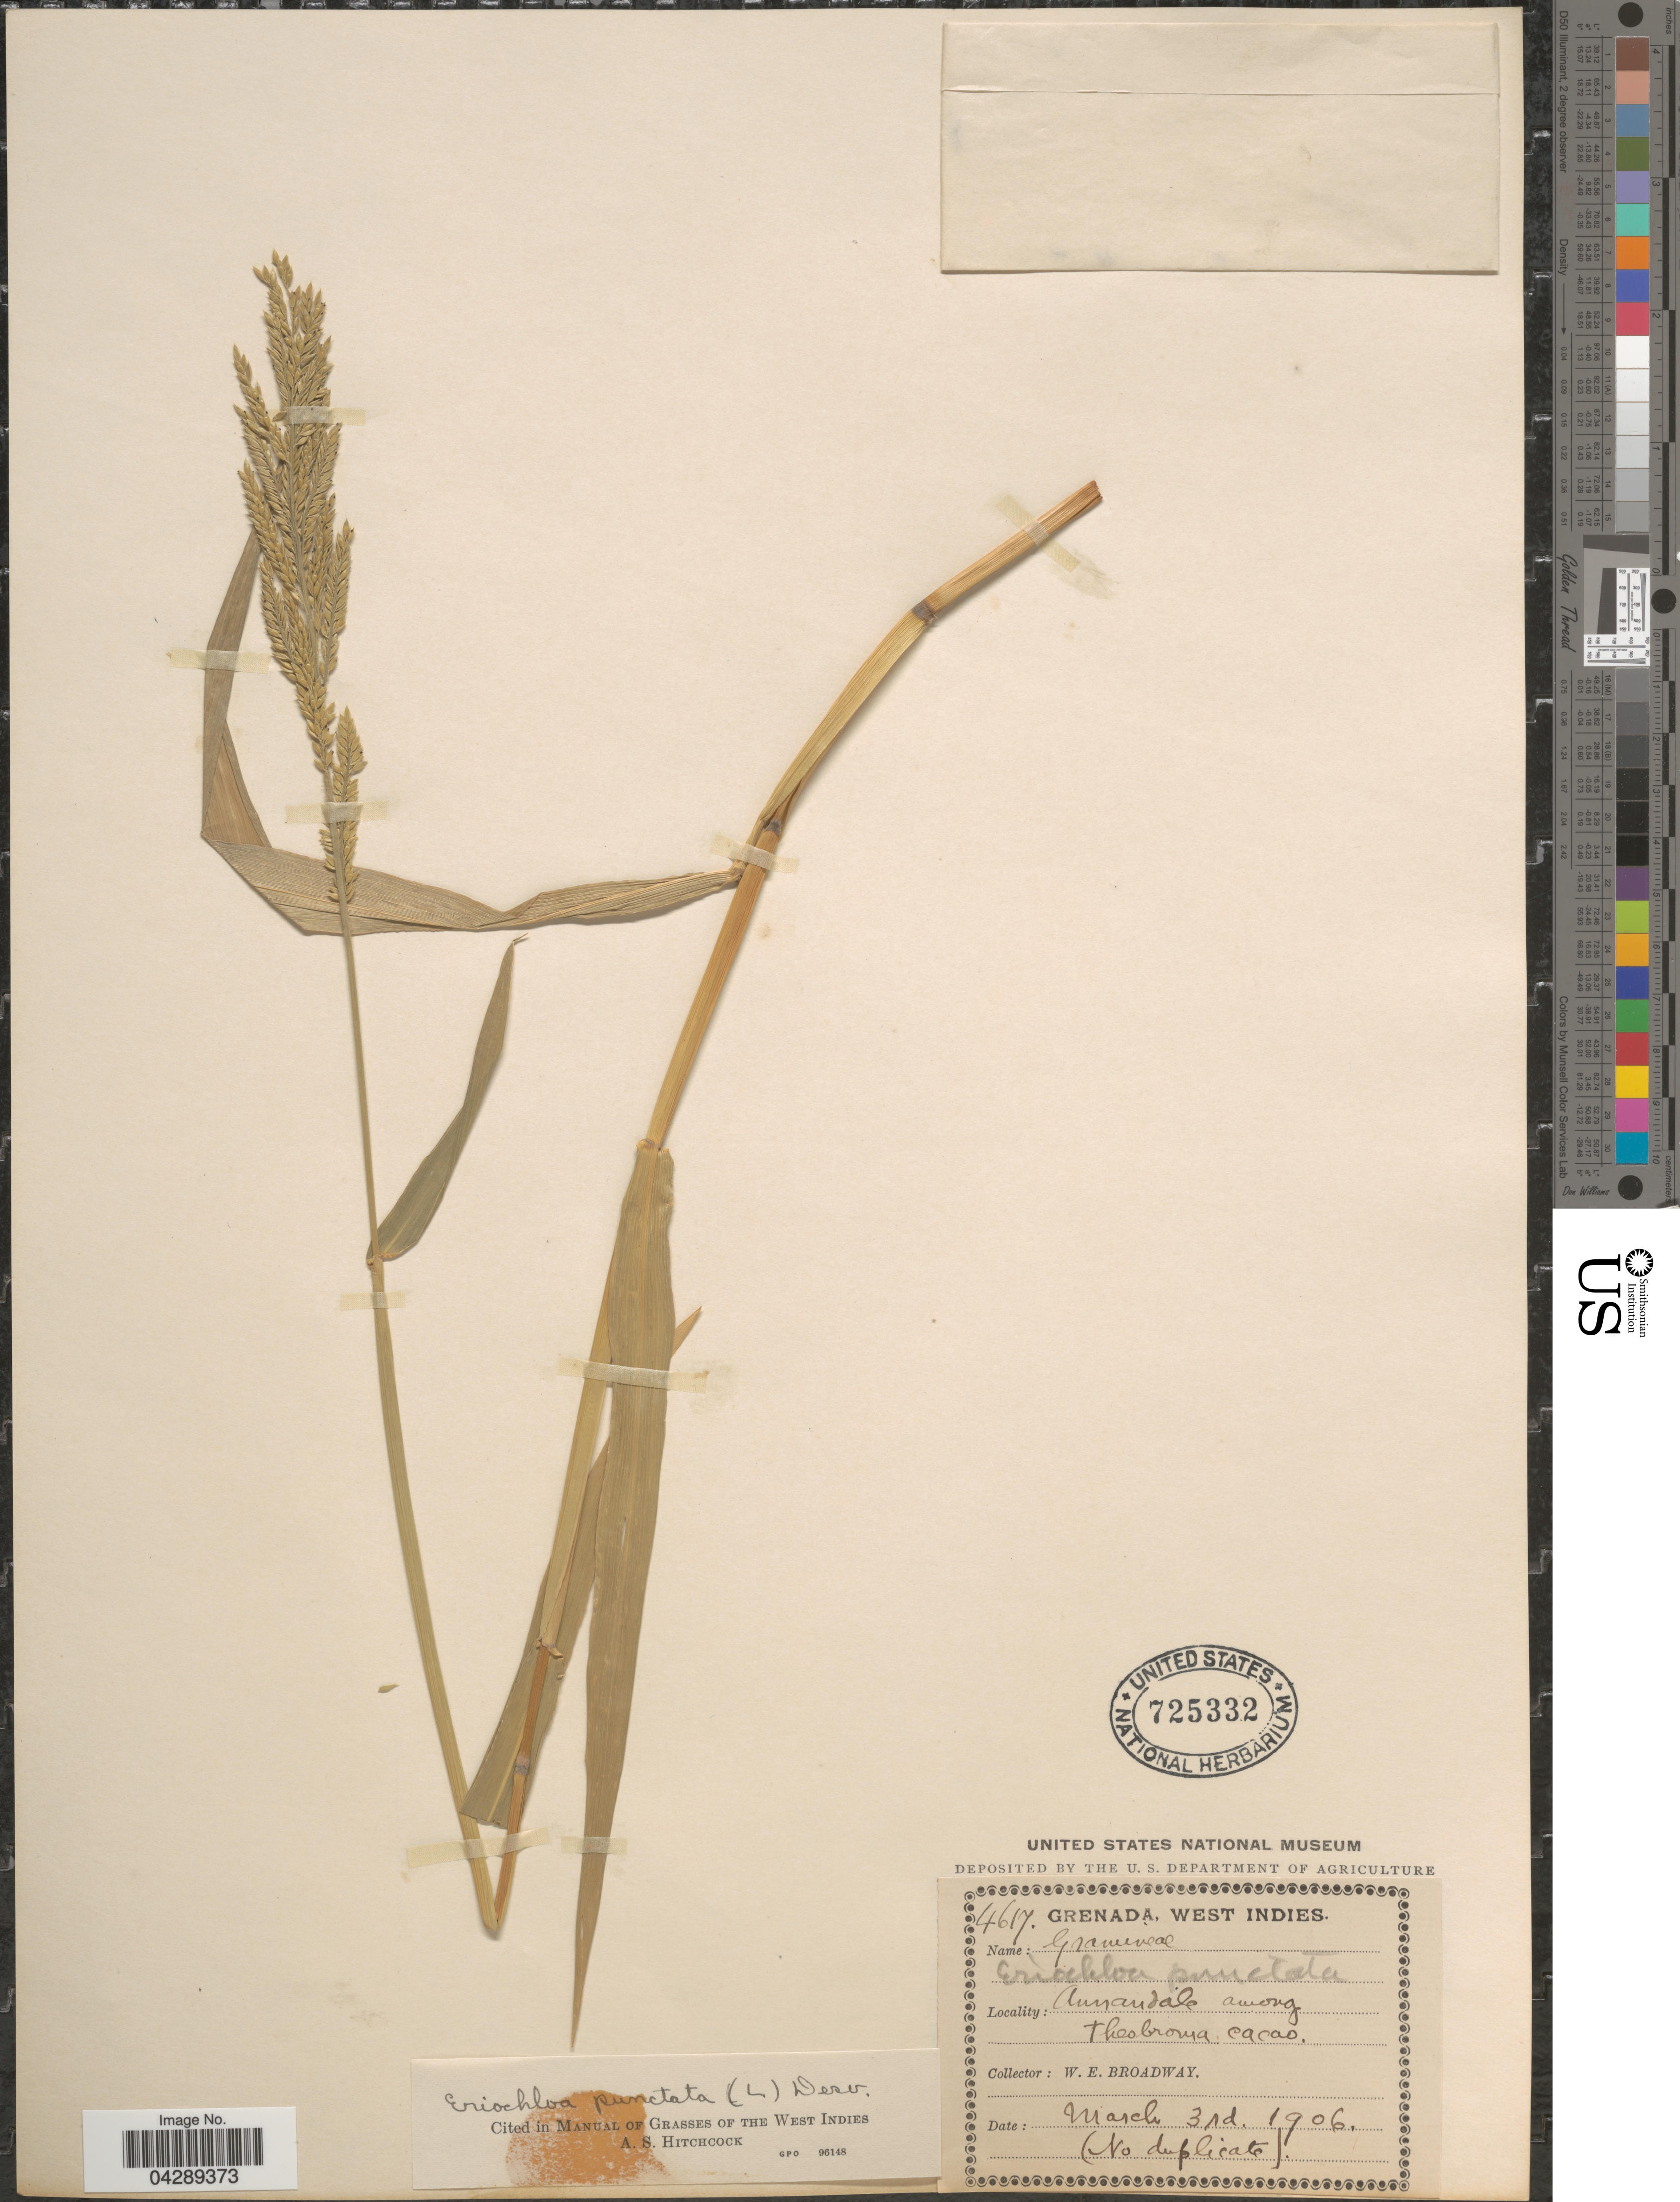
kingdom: Plantae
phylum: Tracheophyta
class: Liliopsida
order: Poales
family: Poaceae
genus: Eriochloa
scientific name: Eriochloa punctata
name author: (L.) Desv. ex Ham.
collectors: W. E. Broadway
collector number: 4617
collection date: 1906-03-03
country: Grenada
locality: Annandale among Theobroma cacao.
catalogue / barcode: US 725332